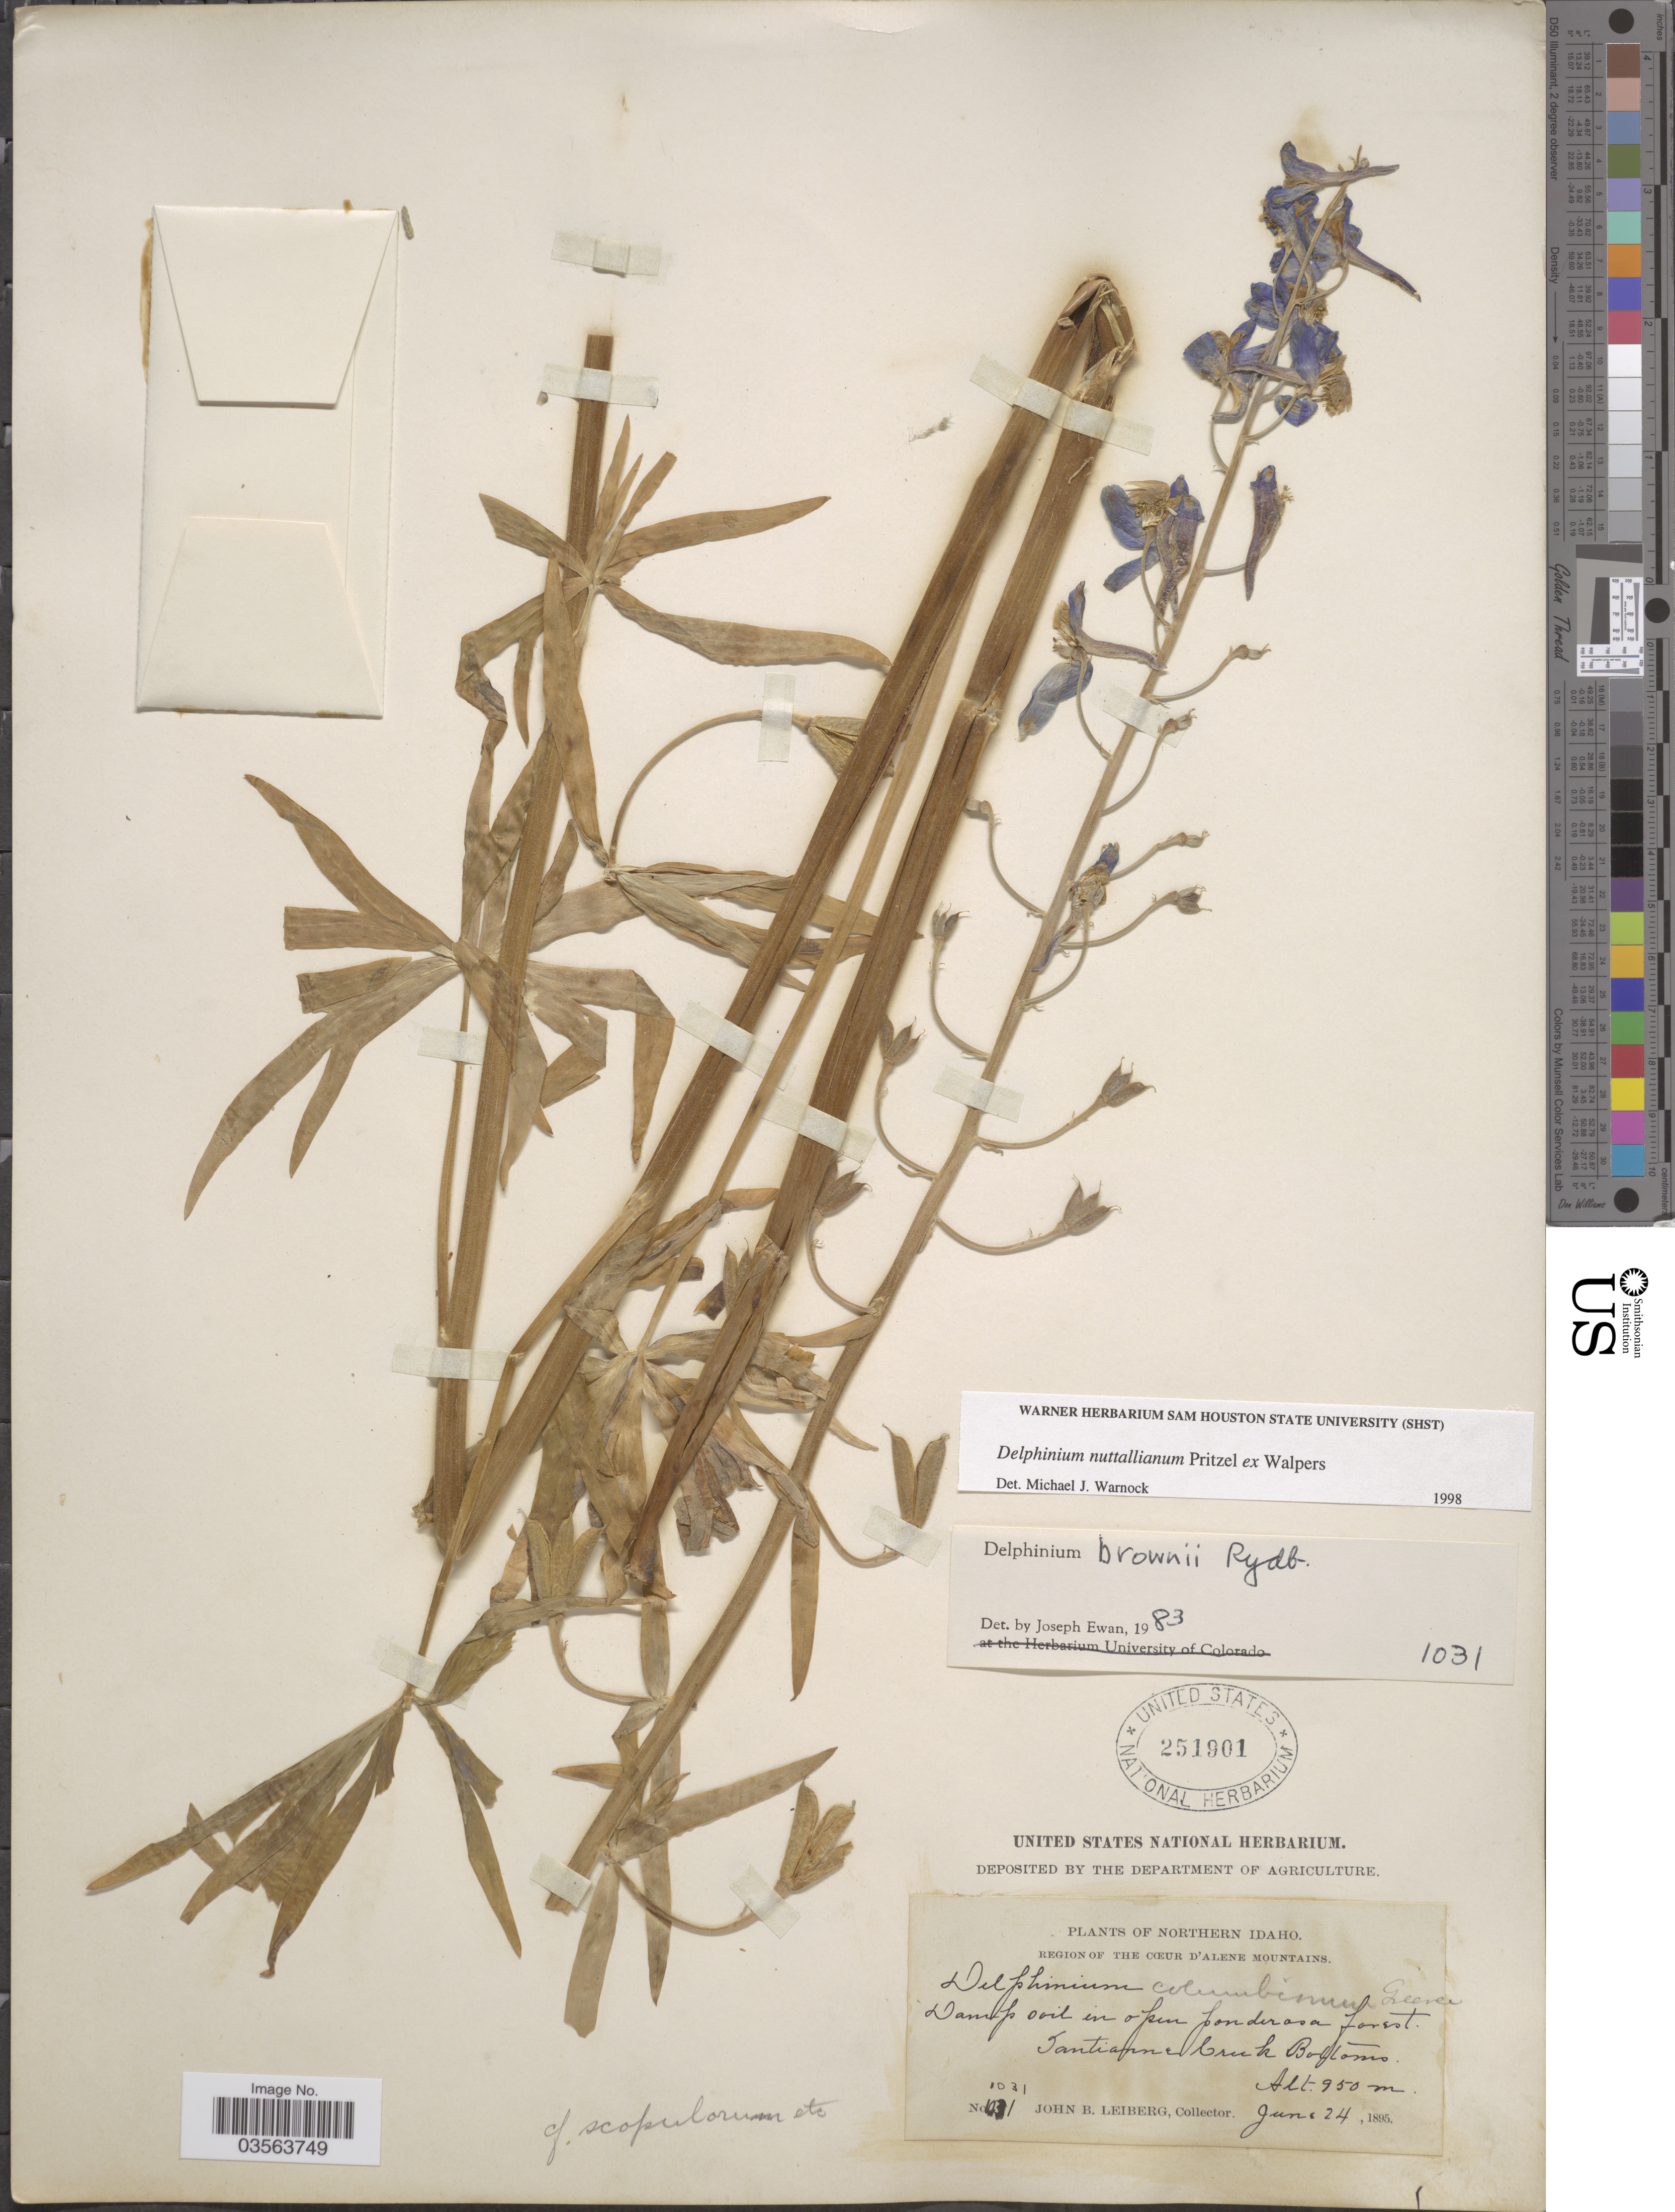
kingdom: Plantae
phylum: Tracheophyta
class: Magnoliopsida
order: Ranunculales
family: Ranunculaceae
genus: Delphinium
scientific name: Delphinium nuttallianum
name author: E. Pritz. ex Walpers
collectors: J. B. Leiberg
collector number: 1031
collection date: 1895-06-24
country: United States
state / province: Idaho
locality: Northern Idaho, Region of the Coeur d'Alene Mountains. Damp soil in open ponderosa forest, Santianne Creek Bottoms.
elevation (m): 950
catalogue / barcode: US 251901